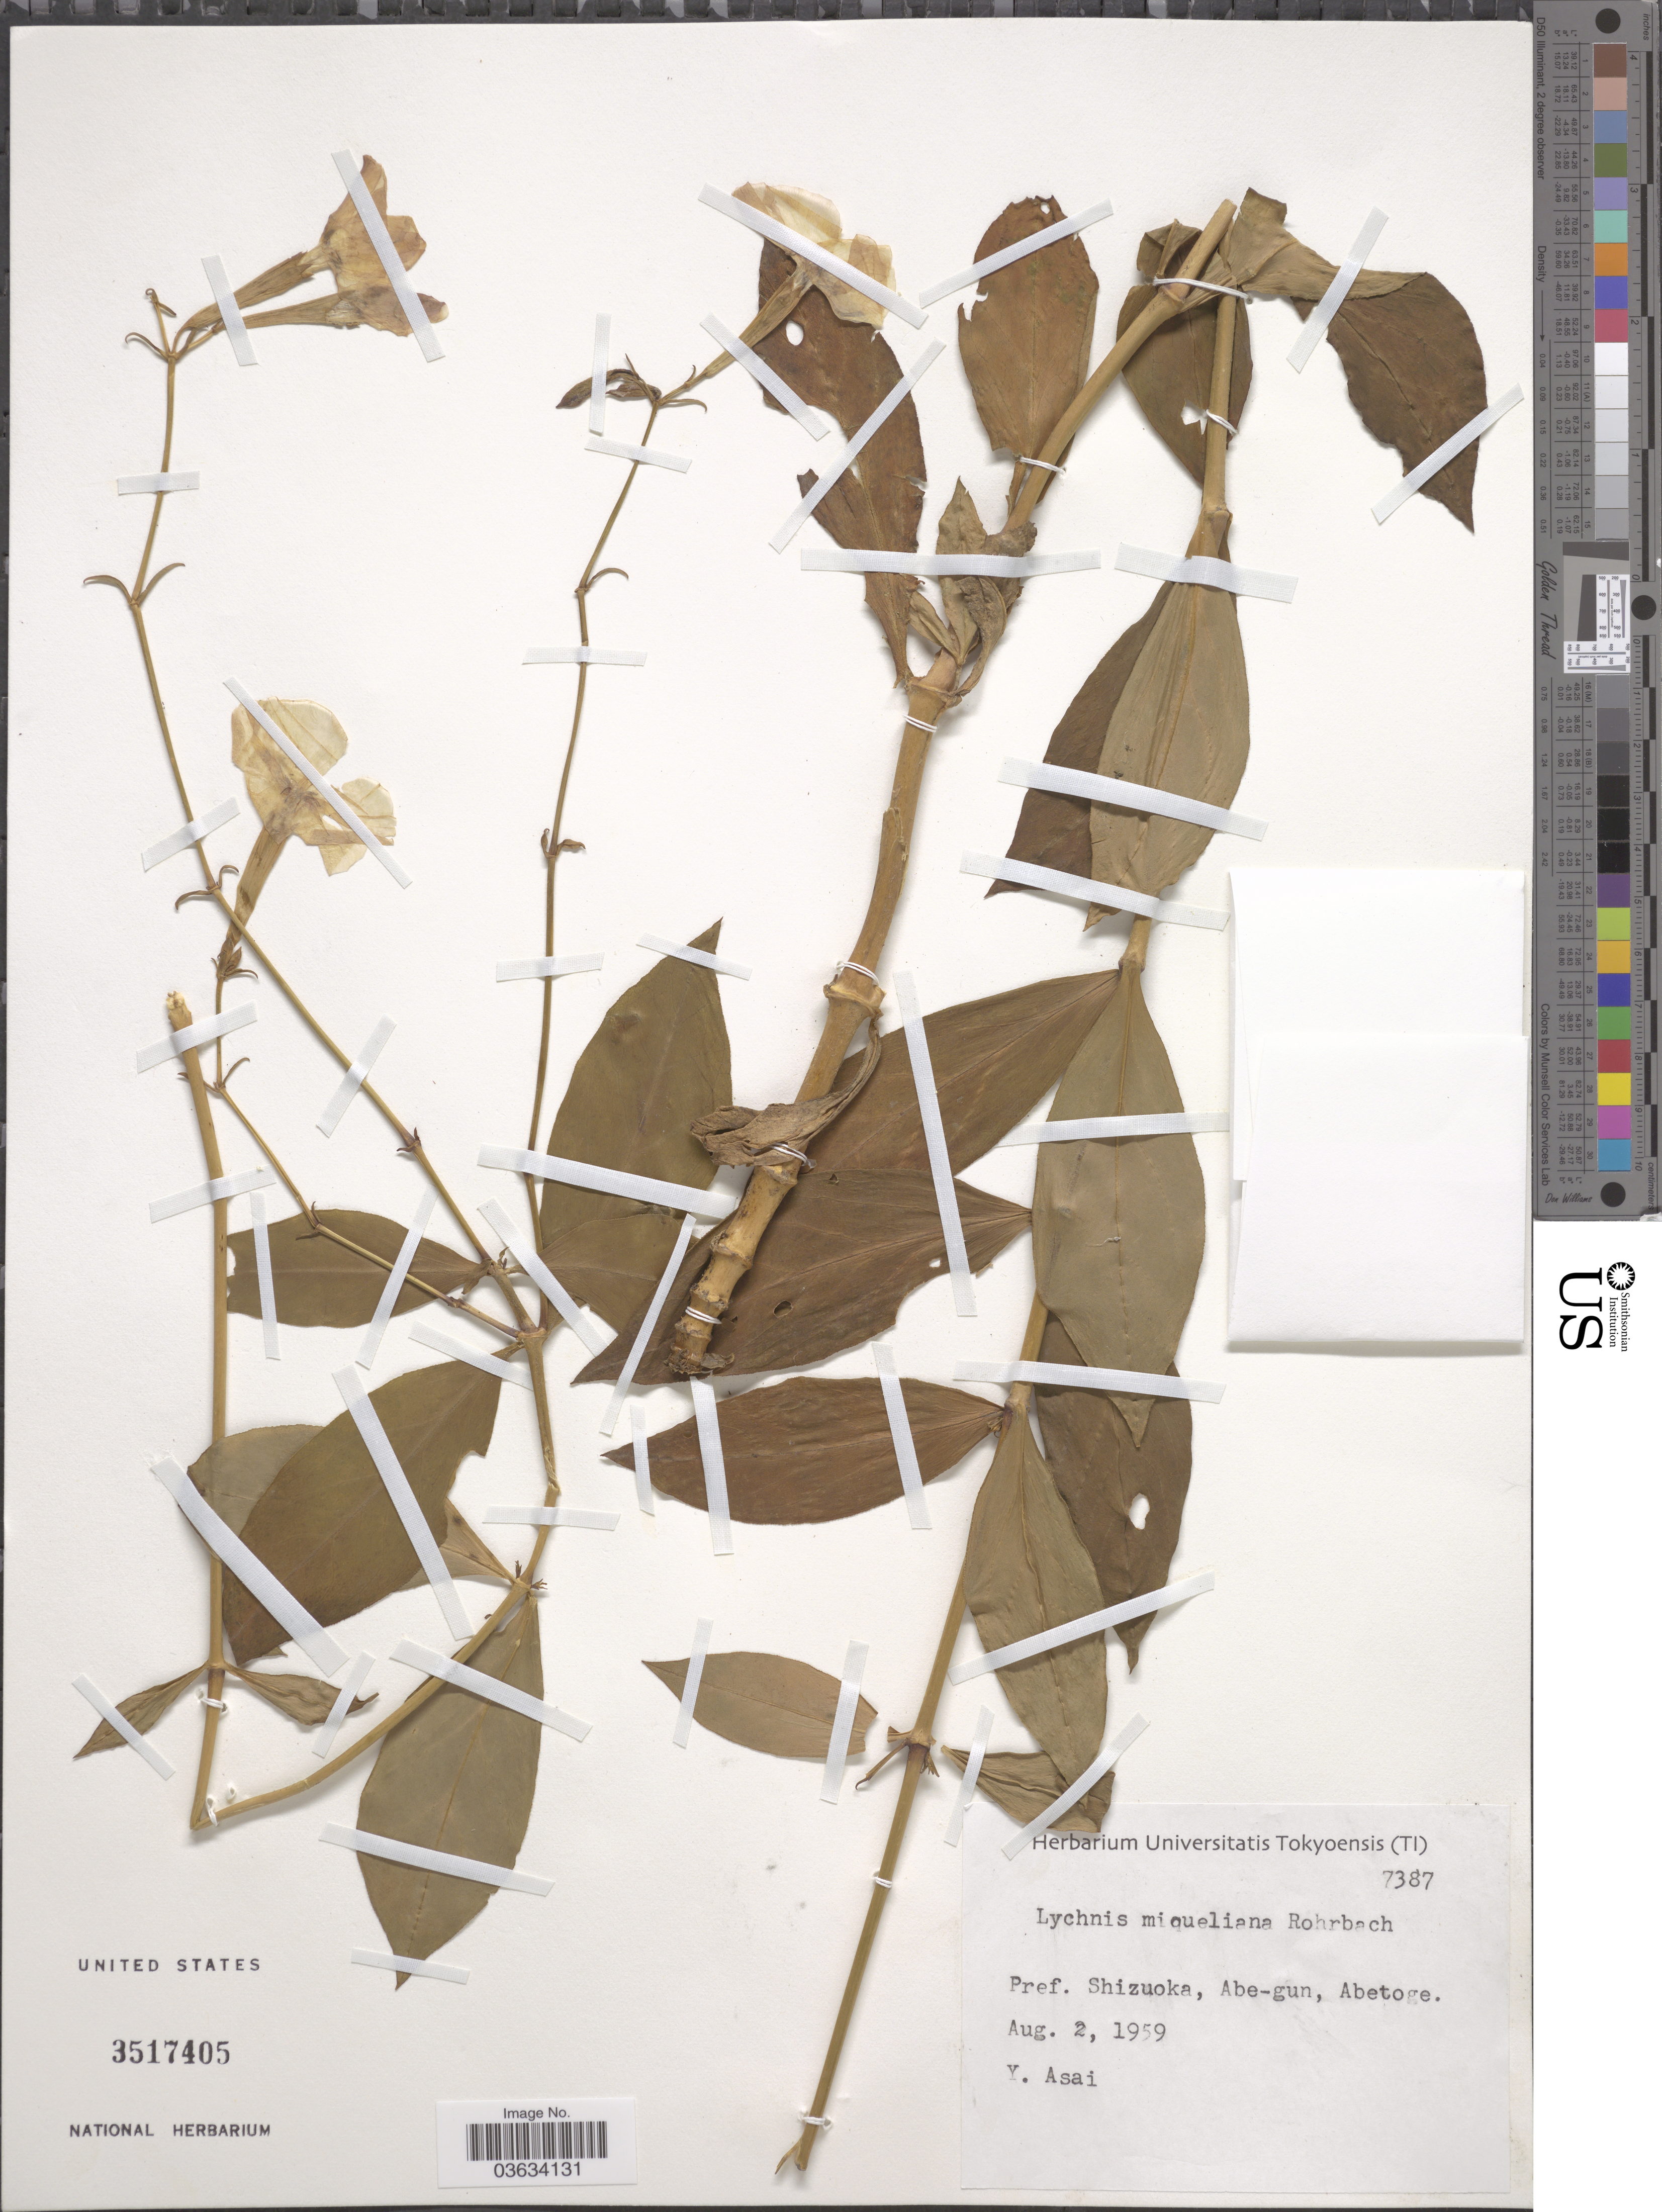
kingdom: Plantae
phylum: Tracheophyta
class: Magnoliopsida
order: Caryophyllales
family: Caryophyllaceae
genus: Silene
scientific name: Silene miqueliana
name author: (Rohrb. ex Franch. & Sav.) H. Ohashi & H. Nakai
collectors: Y. Asai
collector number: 7387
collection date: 1959-08-02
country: Japan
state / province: Sizuoka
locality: Pref. Shizuoka, Abe-gun, Abetoge.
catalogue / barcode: US 3517405